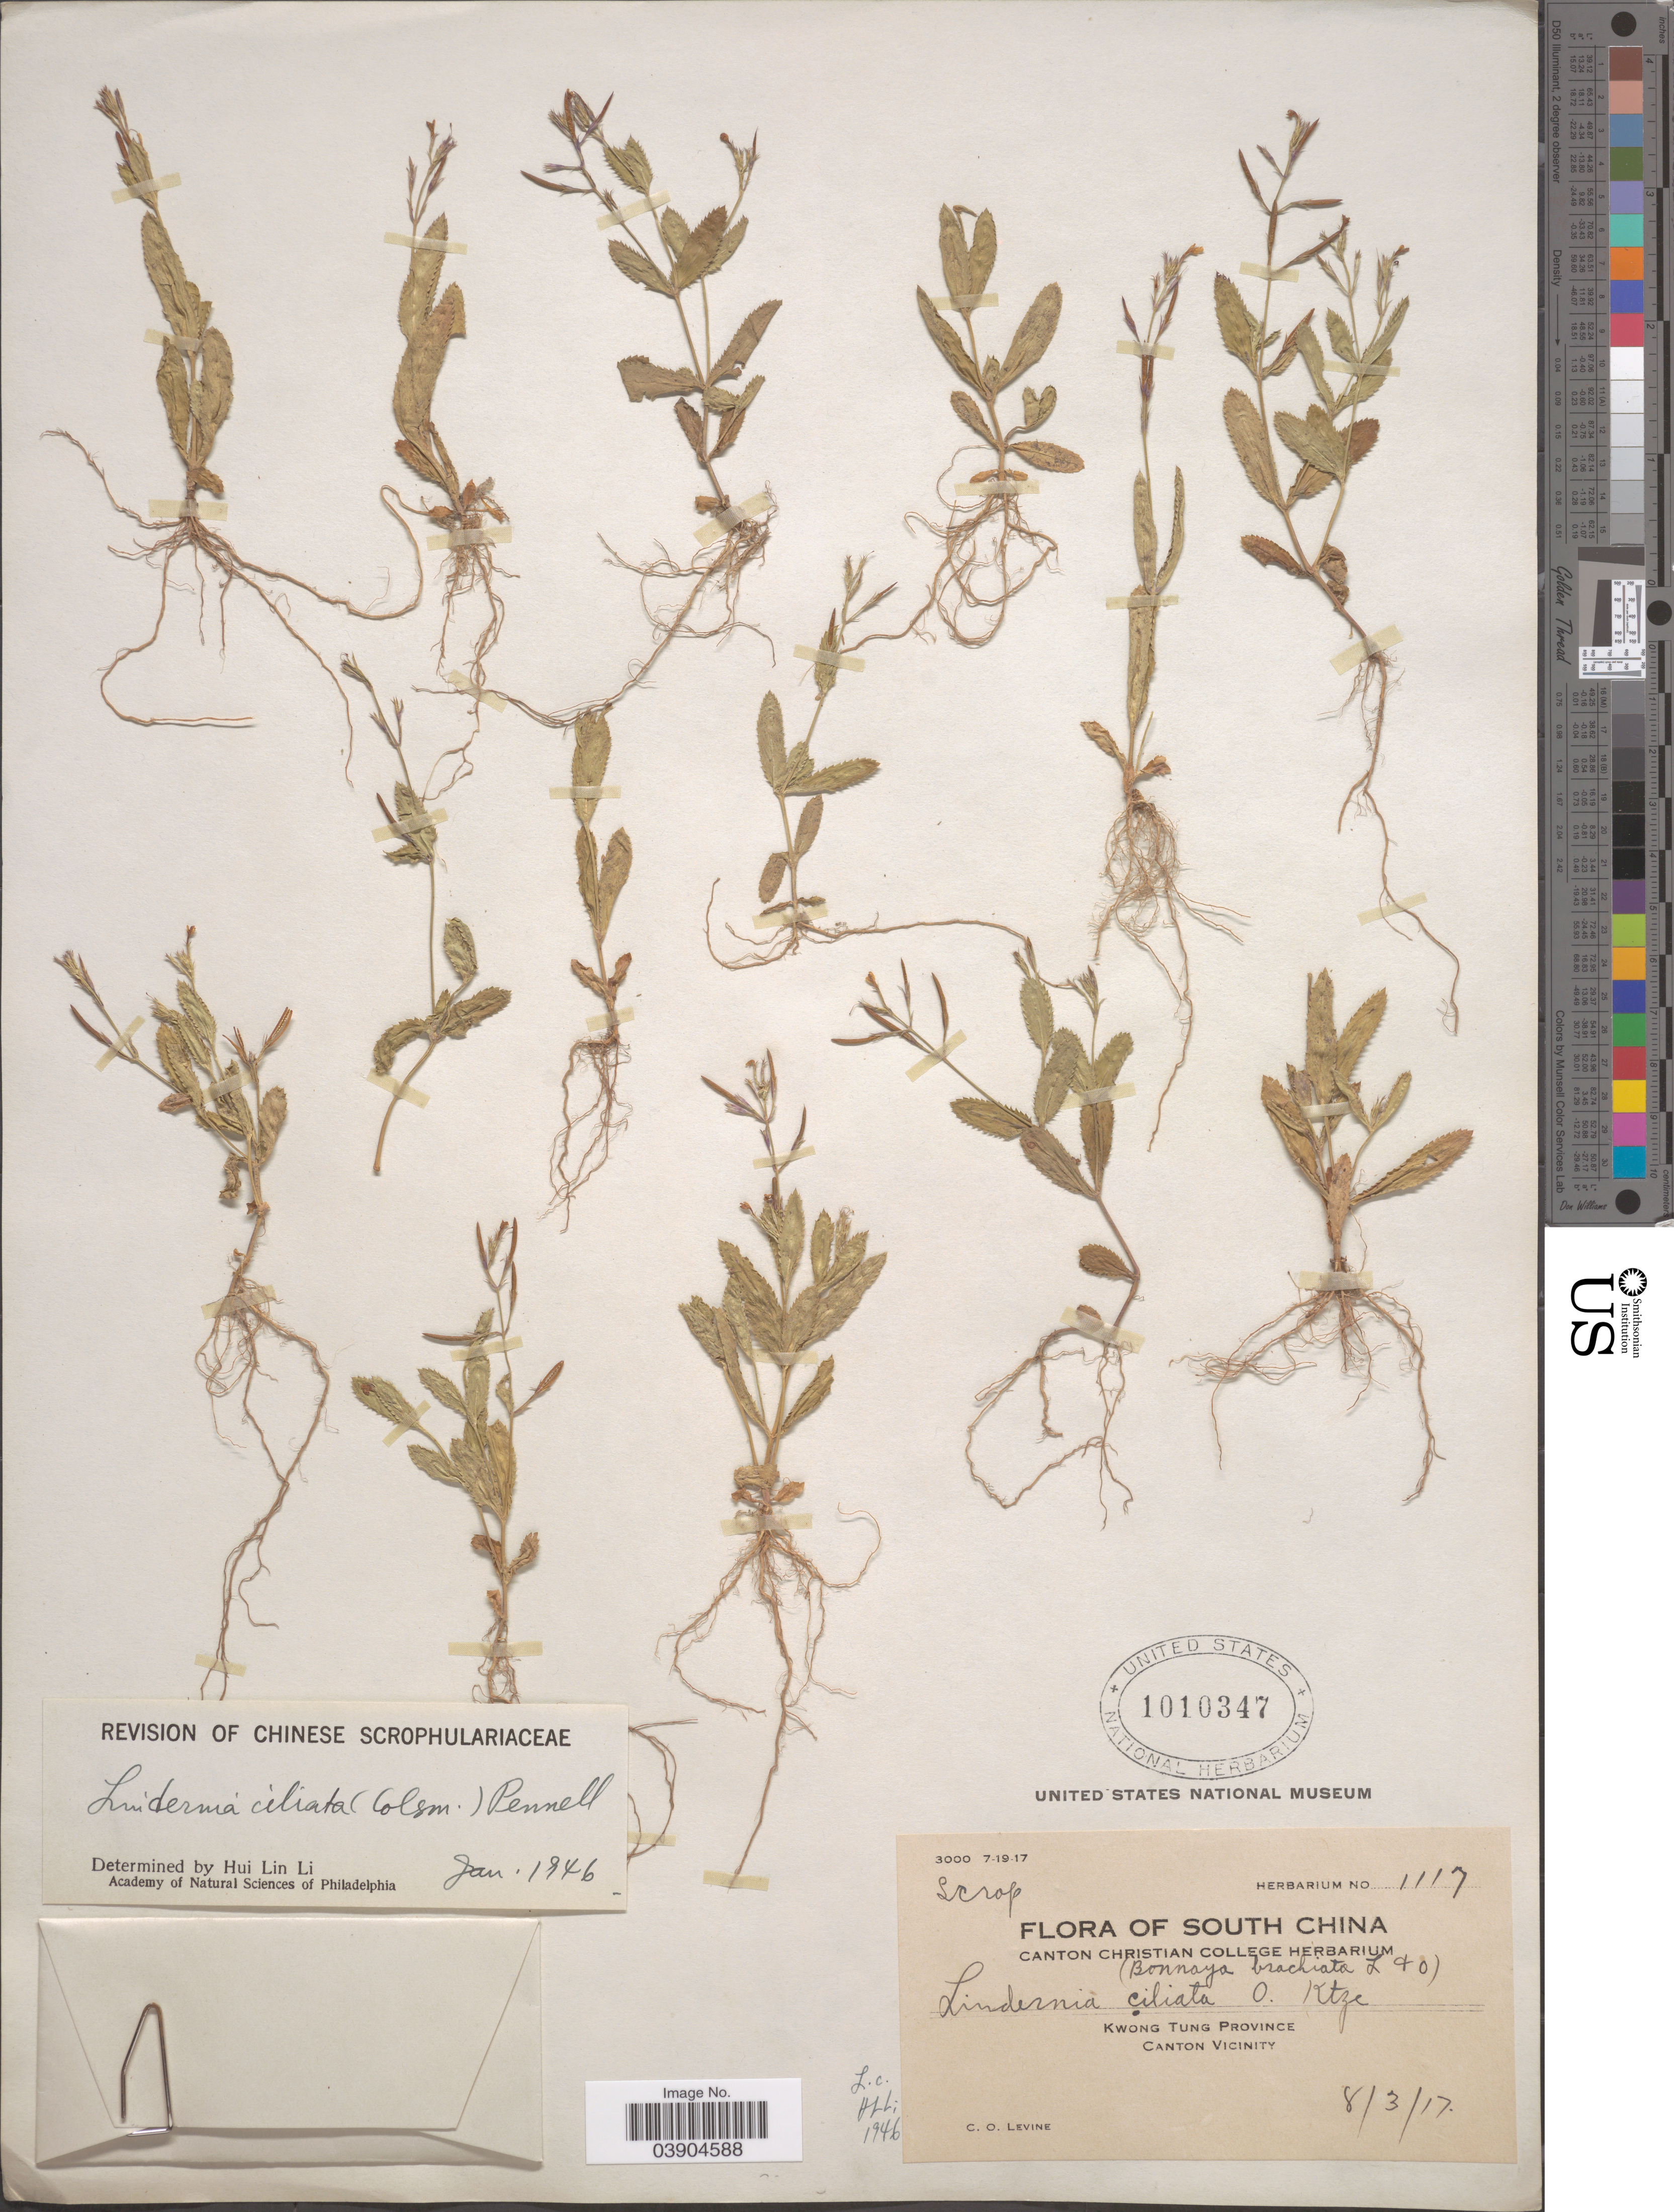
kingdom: Plantae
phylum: Tracheophyta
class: Magnoliopsida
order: Lamiales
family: Linderniaceae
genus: Lindernia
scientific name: Lindernia ciliata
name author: (Colsm.) Pennell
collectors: C. O. Levine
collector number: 1117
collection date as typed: Transcribed d/m/y: 8/3/17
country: China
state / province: Guangdong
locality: South China. Kwong Tung Province. Canton Vicinity.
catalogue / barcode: US 1010347